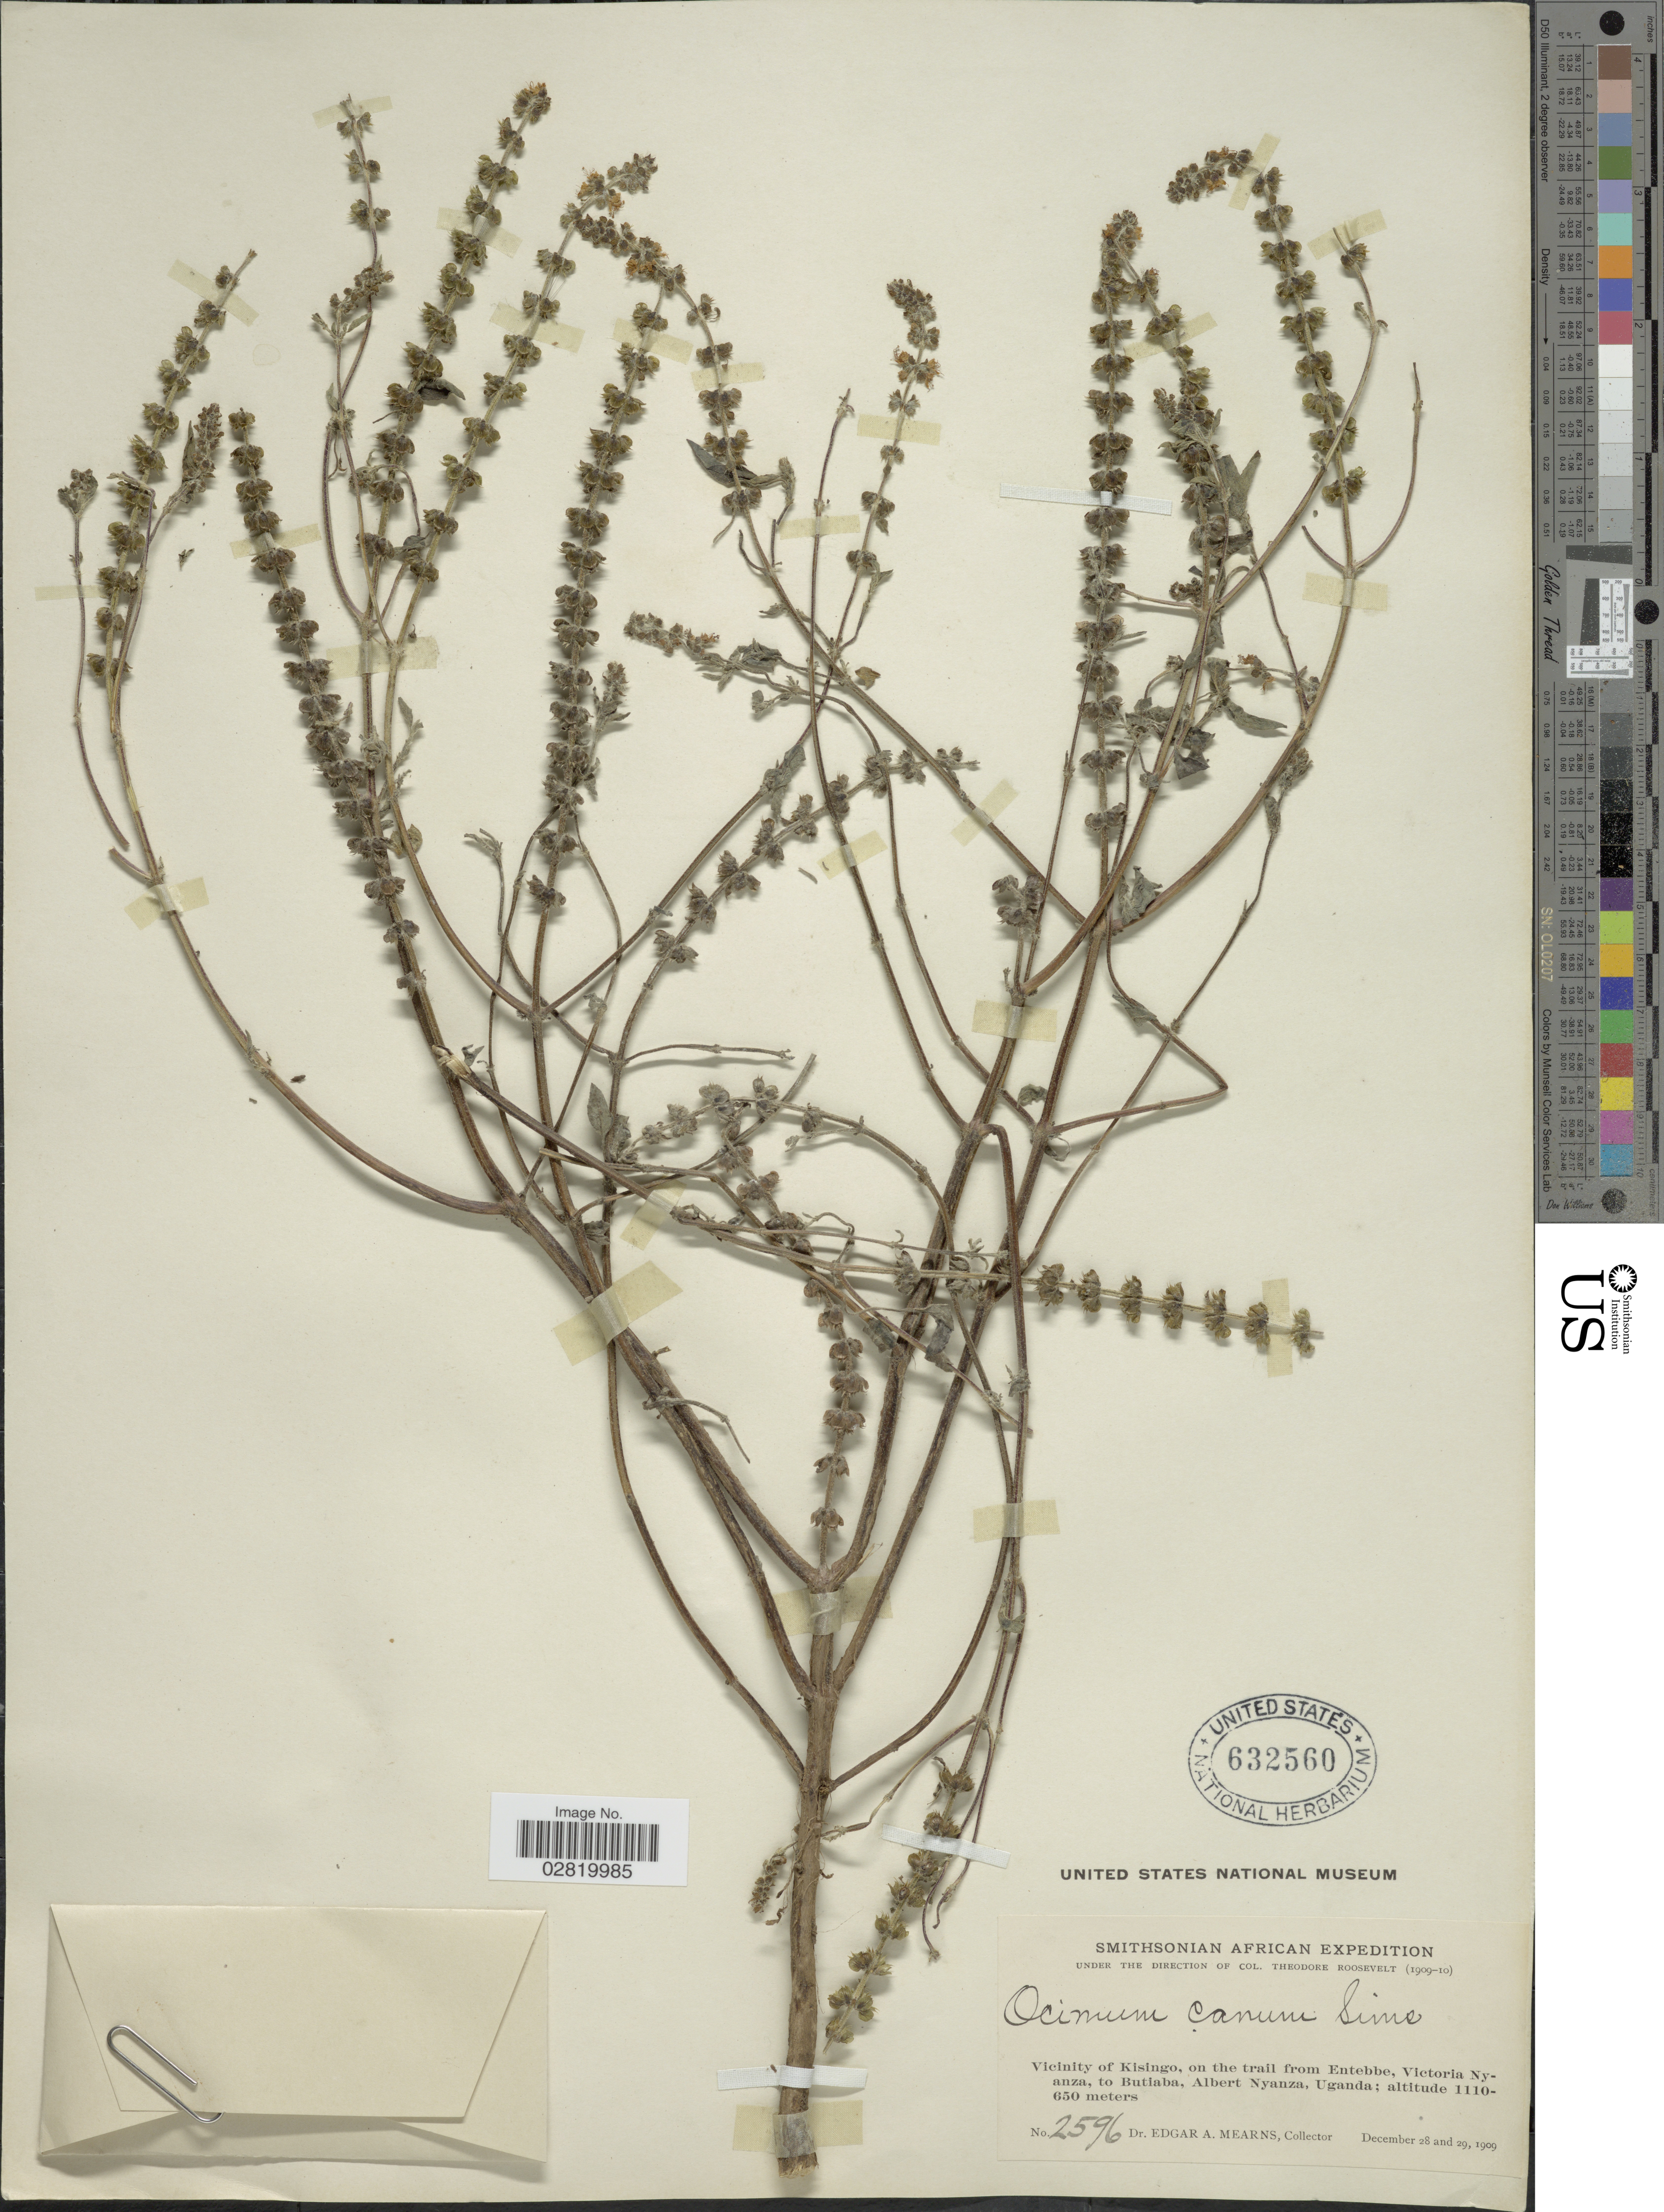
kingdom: Plantae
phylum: Tracheophyta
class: Magnoliopsida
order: Lamiales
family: Lamiaceae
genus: Ocimum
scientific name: Ocimum canum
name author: Sims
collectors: E. A. Mearns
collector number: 2596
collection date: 1909-12-28/1909-12-29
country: Uganda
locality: Vicinity of Kisingo, on the trail from Entebbe, Victoria Nyanza, to Butiaba, Albert Nyanza.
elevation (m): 650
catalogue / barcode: US 632560